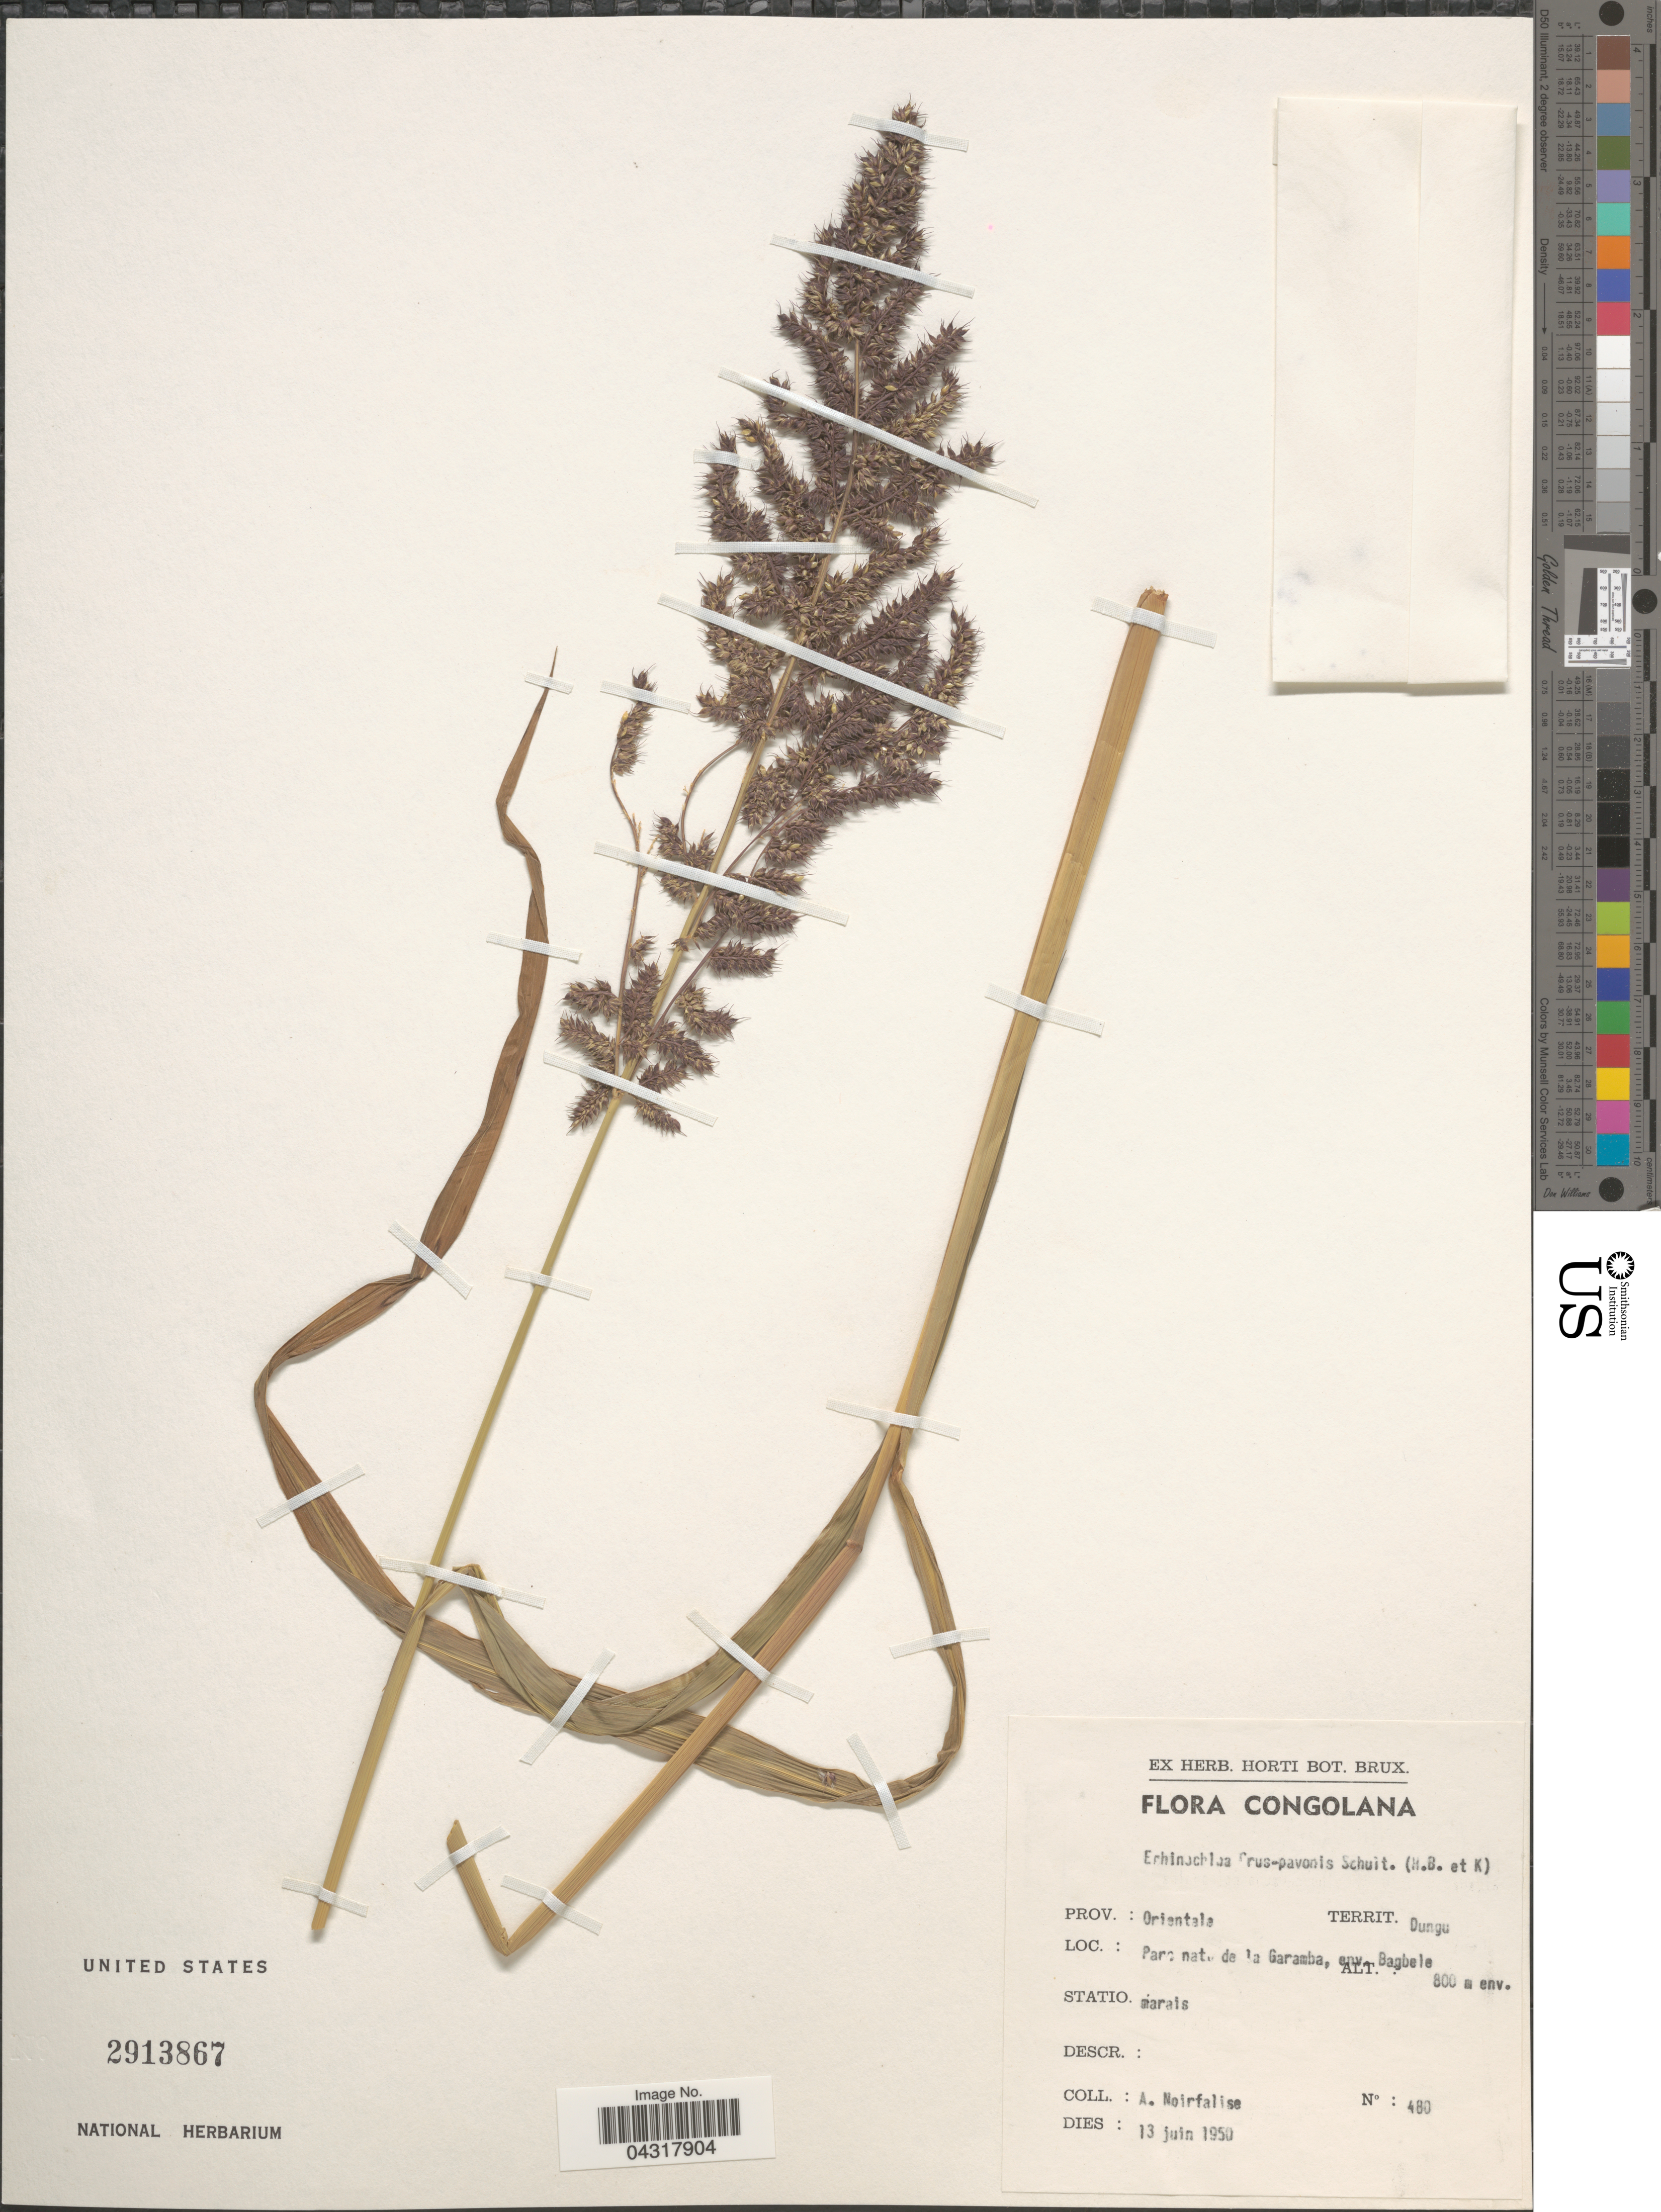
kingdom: Plantae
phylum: Tracheophyta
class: Liliopsida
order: Poales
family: Poaceae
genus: Echinochloa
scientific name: Echinochloa crus-pavonis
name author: (Kunth) Schult.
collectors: A. Noirfalise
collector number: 480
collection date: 1950-06-13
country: Congo, Democratic Republic of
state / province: Haut-Uele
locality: Congolana. Prov.: Orientale. Territ.: Dungu. Parc. nat. de la Garamba, env. Bagbele.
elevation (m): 800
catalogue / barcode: US 2913867